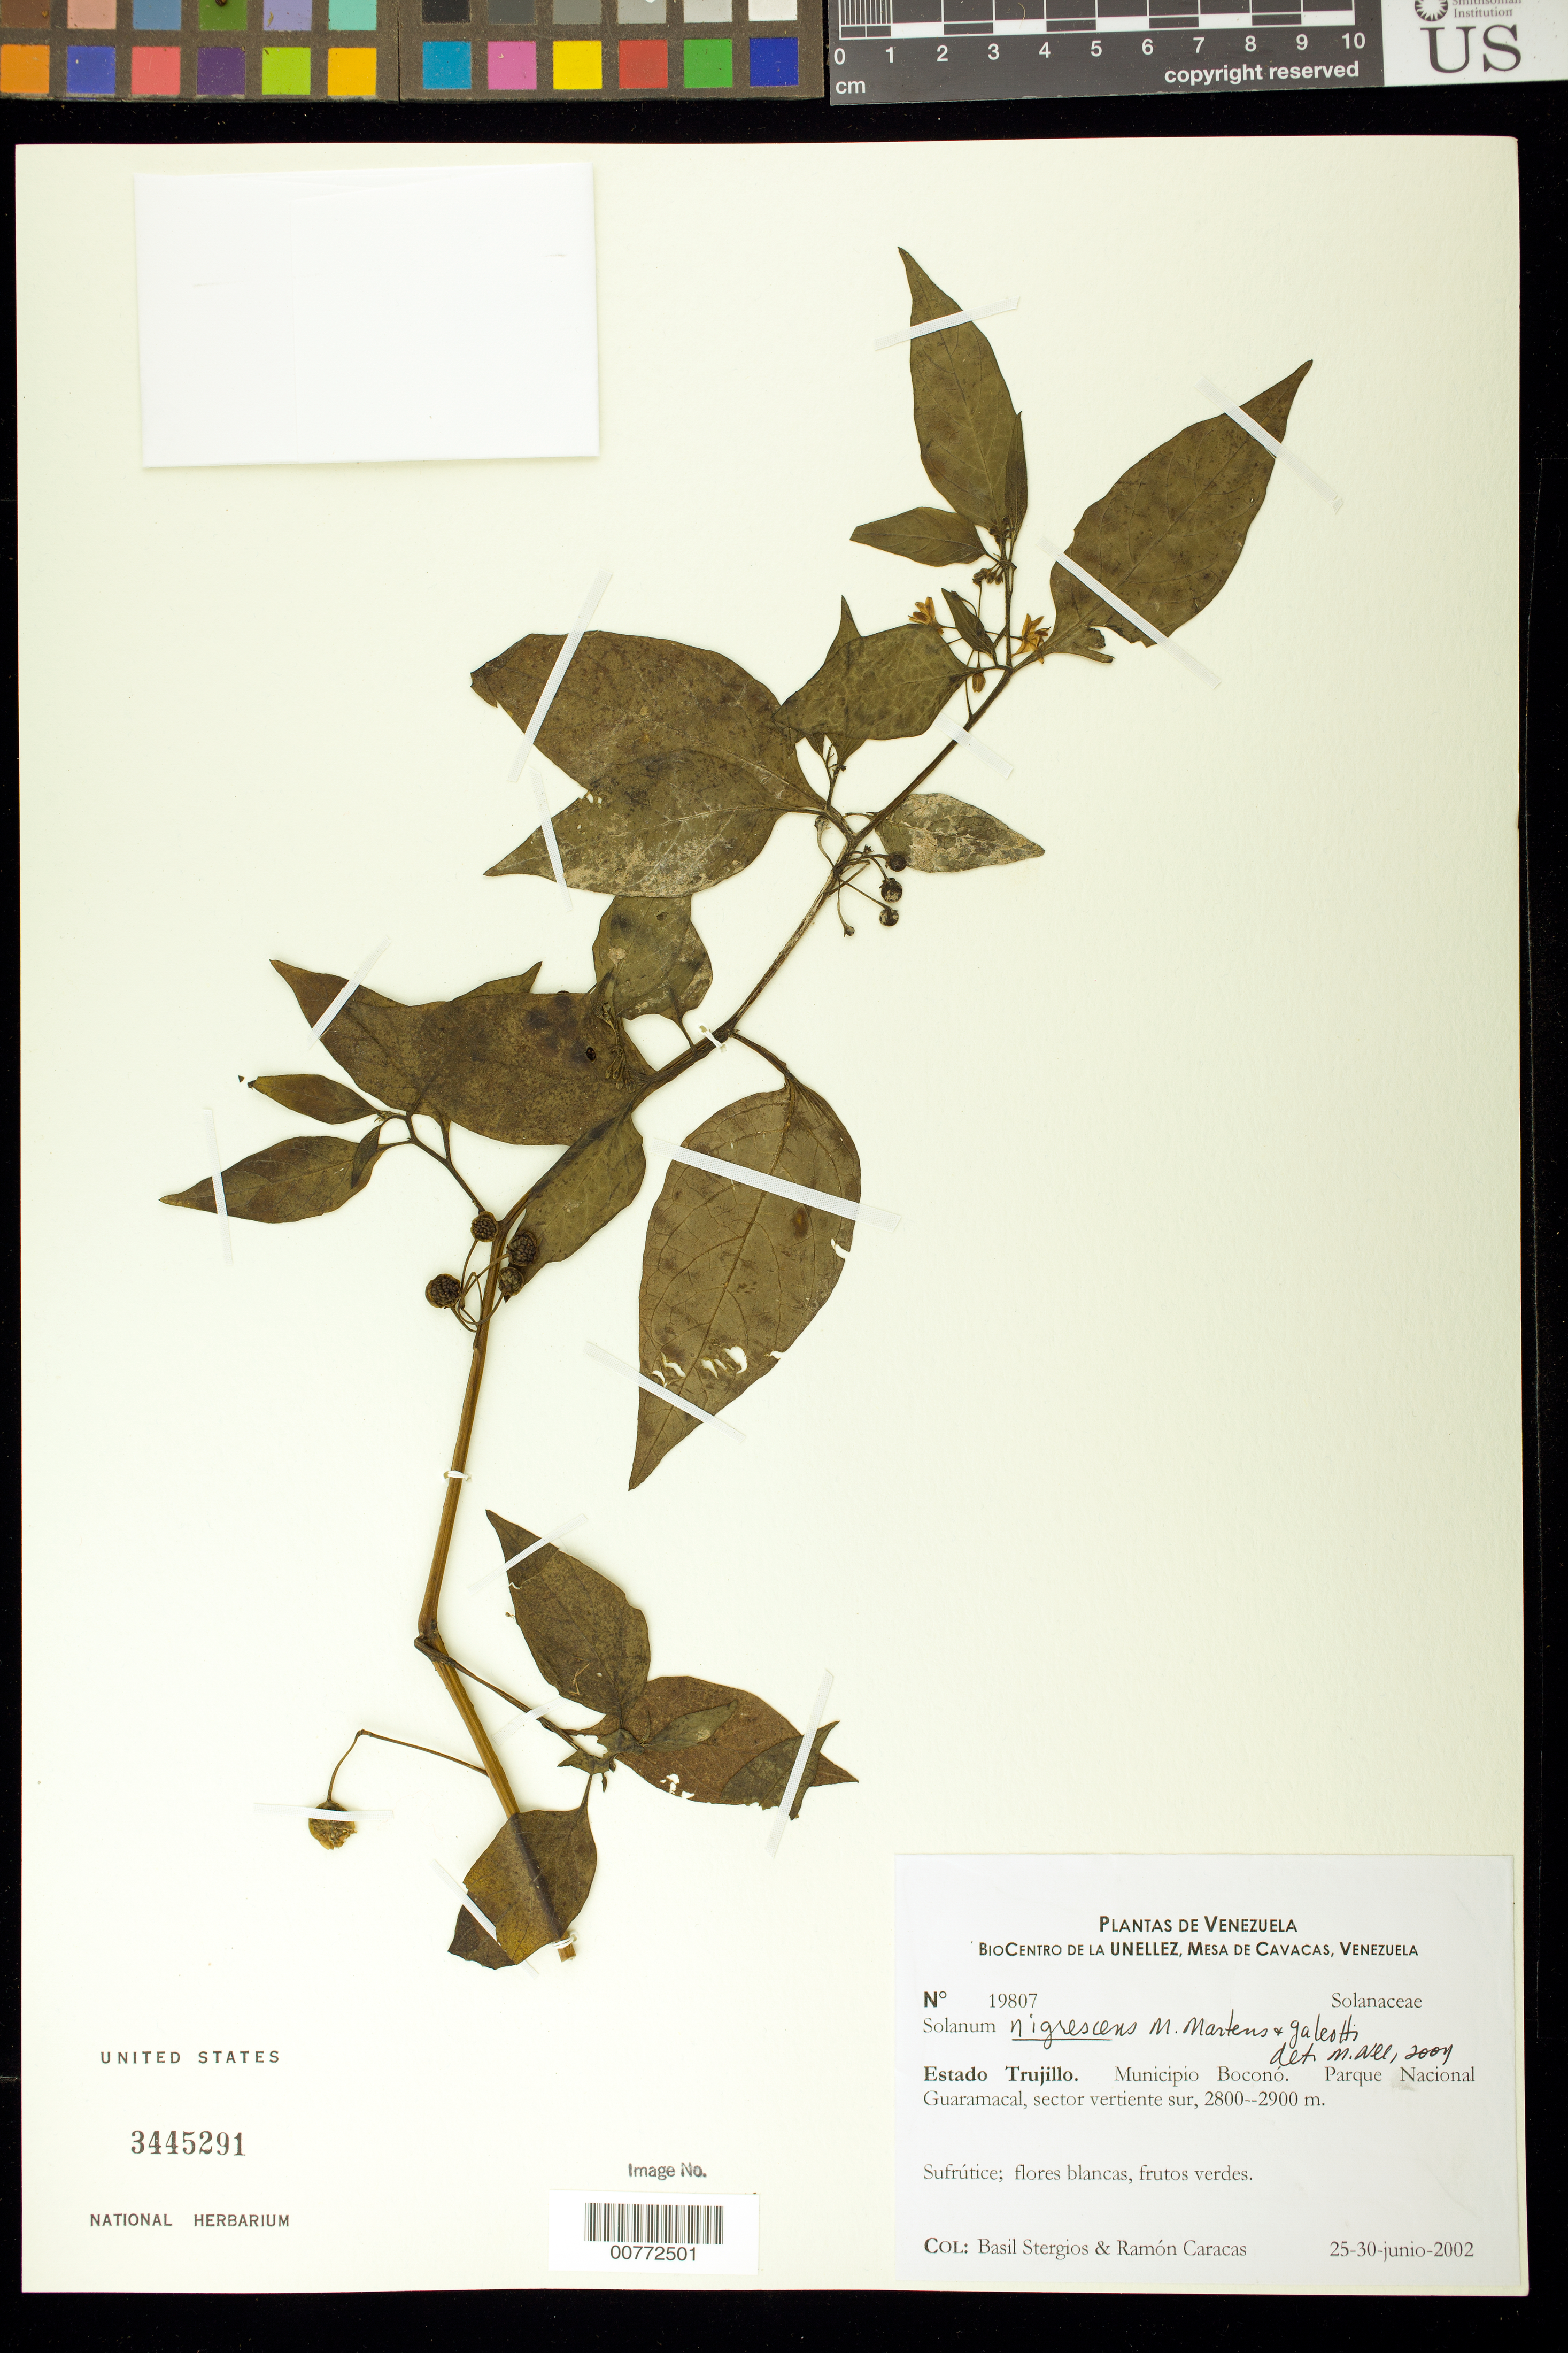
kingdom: Plantae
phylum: Tracheophyta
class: Magnoliopsida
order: Solanales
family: Solanaceae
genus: Solanum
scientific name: Solanum nigrescens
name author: M. Martens & Galeotti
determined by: Nee, Michael H.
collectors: B. G. Stergios & R. Caracas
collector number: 19807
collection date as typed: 25 Jun 2002 to 30 Jun 2002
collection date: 2002-06-25/2002-06-30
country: Venezuela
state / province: Trujillo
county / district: Boconó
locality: Parque Nacional Guaramacal, vertiente sur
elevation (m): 2800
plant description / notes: PORT, US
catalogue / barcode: US 3445291